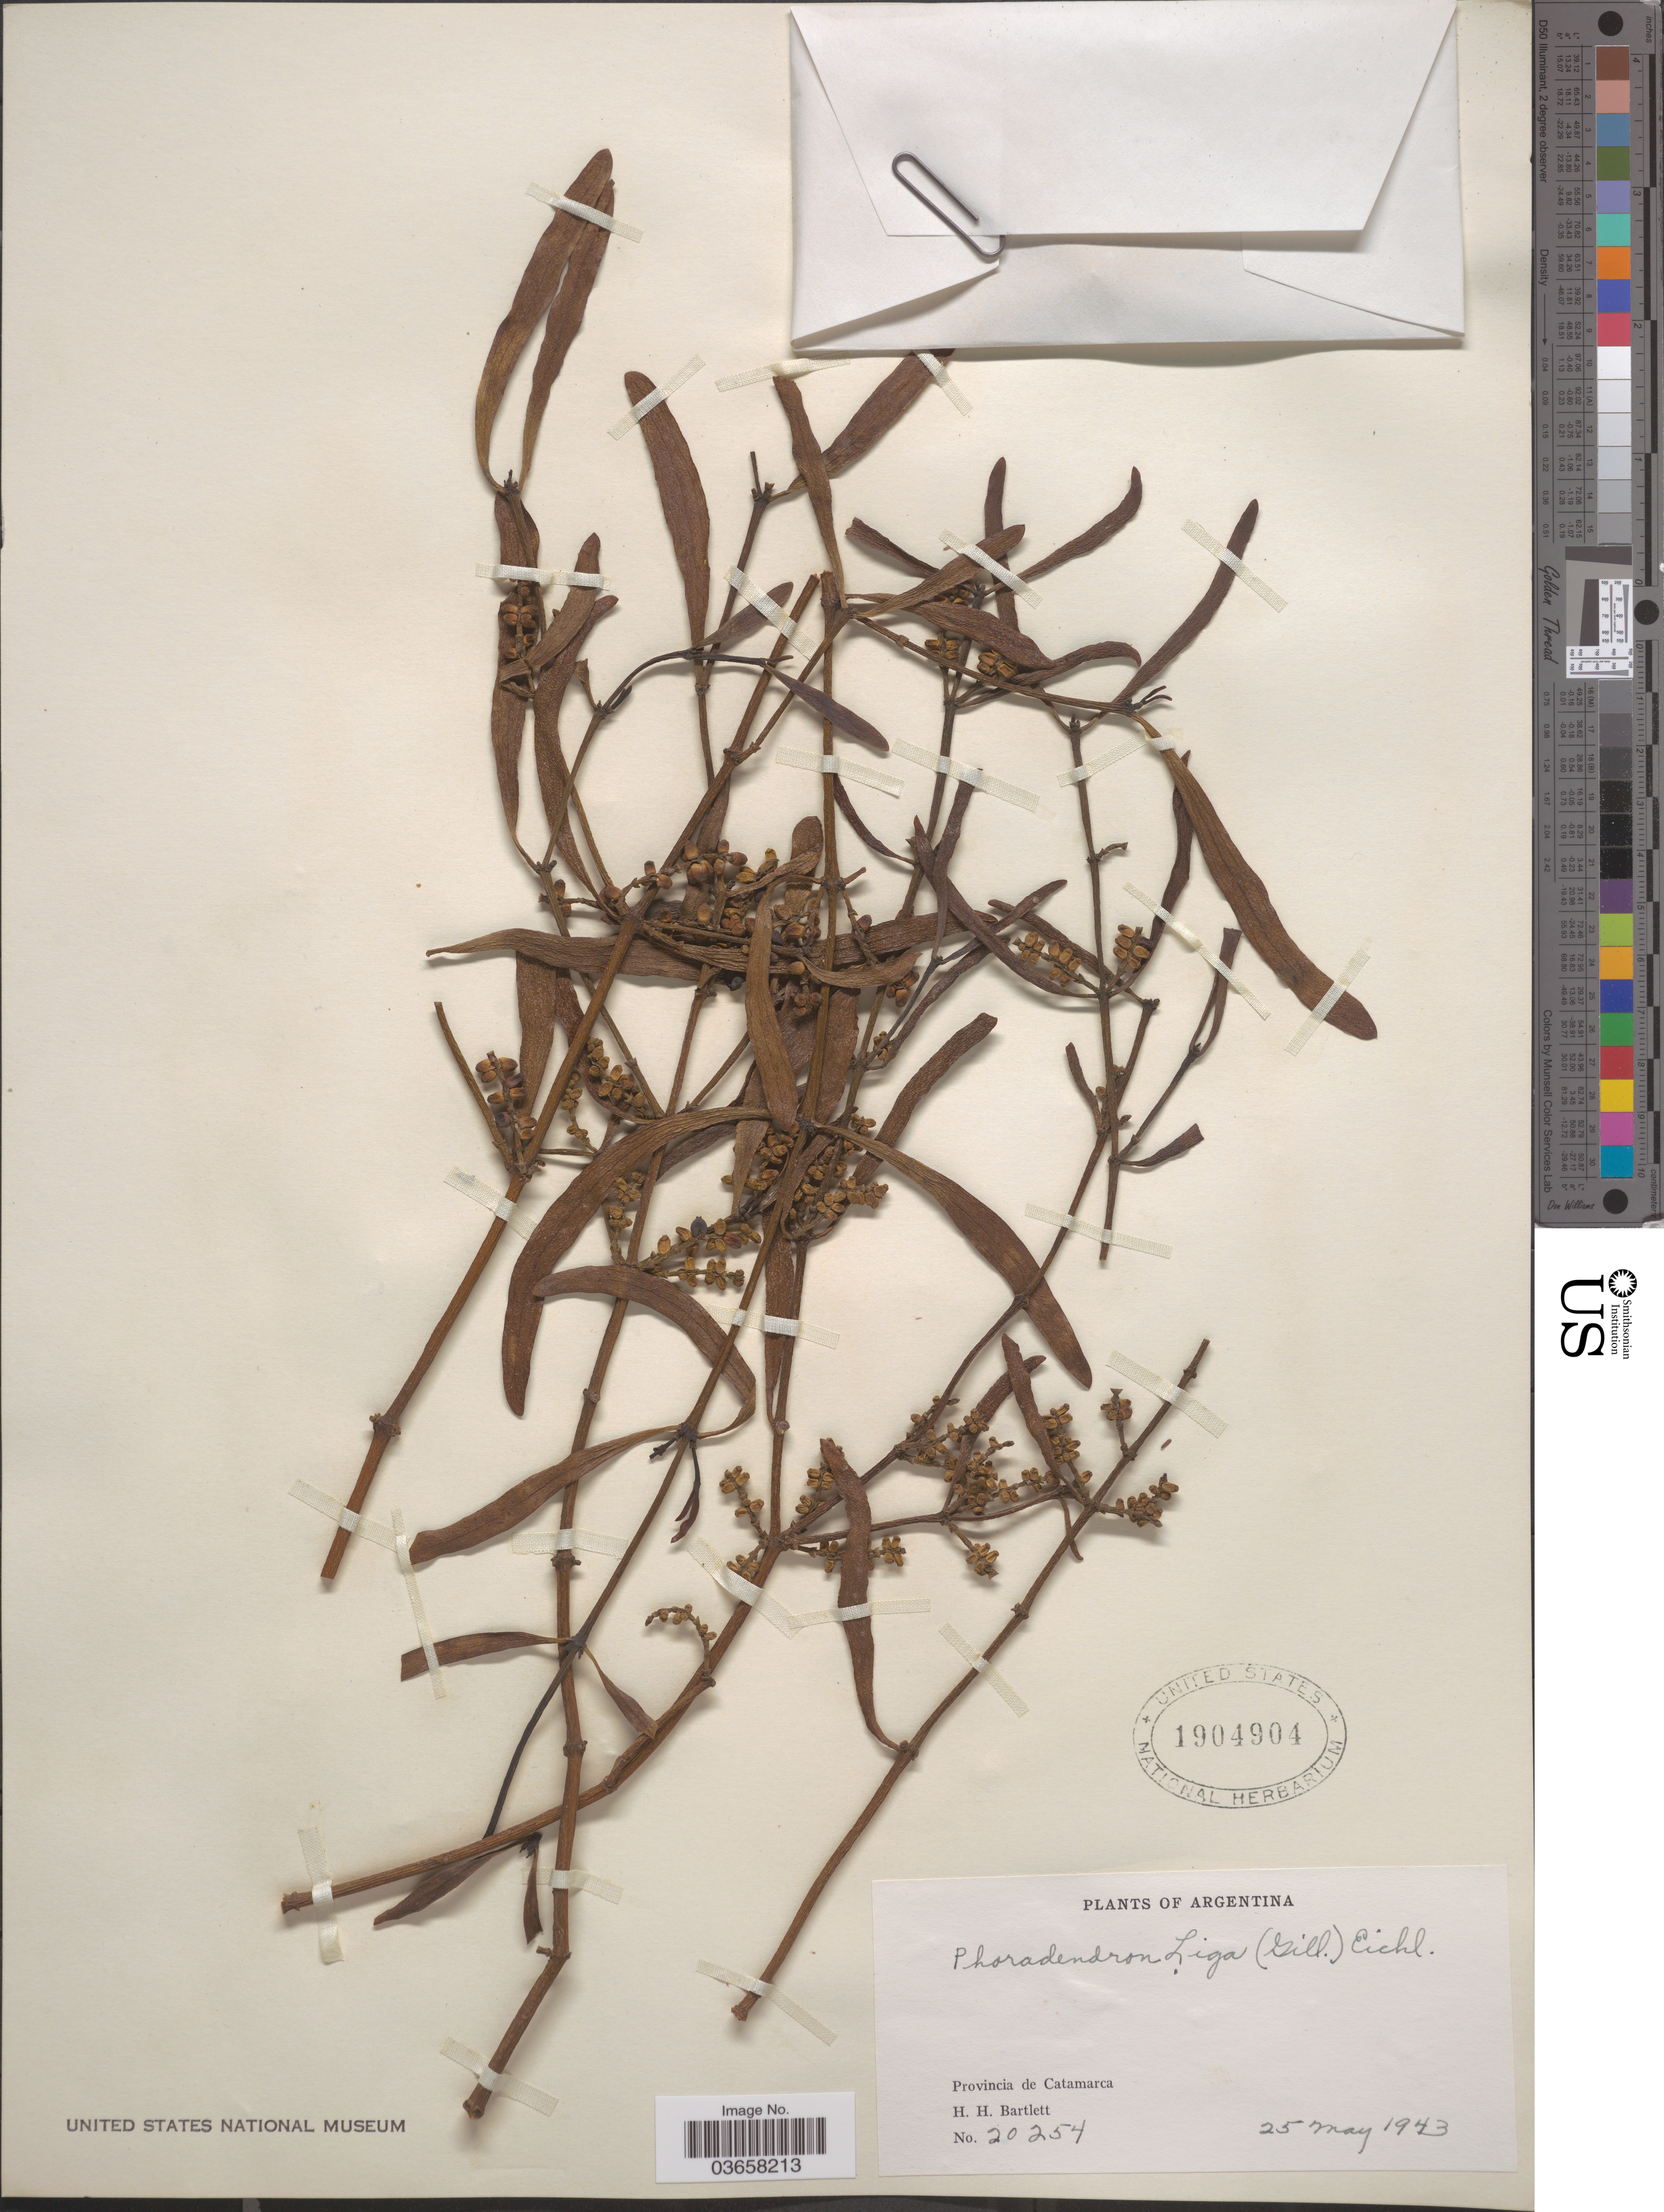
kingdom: Plantae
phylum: Tracheophyta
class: Magnoliopsida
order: Santalales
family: Viscaceae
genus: Phoradendron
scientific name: Phoradendron liga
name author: (Gillies ex Hook. & Arn.) Eichler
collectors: H. H. Bartlett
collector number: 20254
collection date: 1943-05-25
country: Argentina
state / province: Catamarca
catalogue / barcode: US 1904904